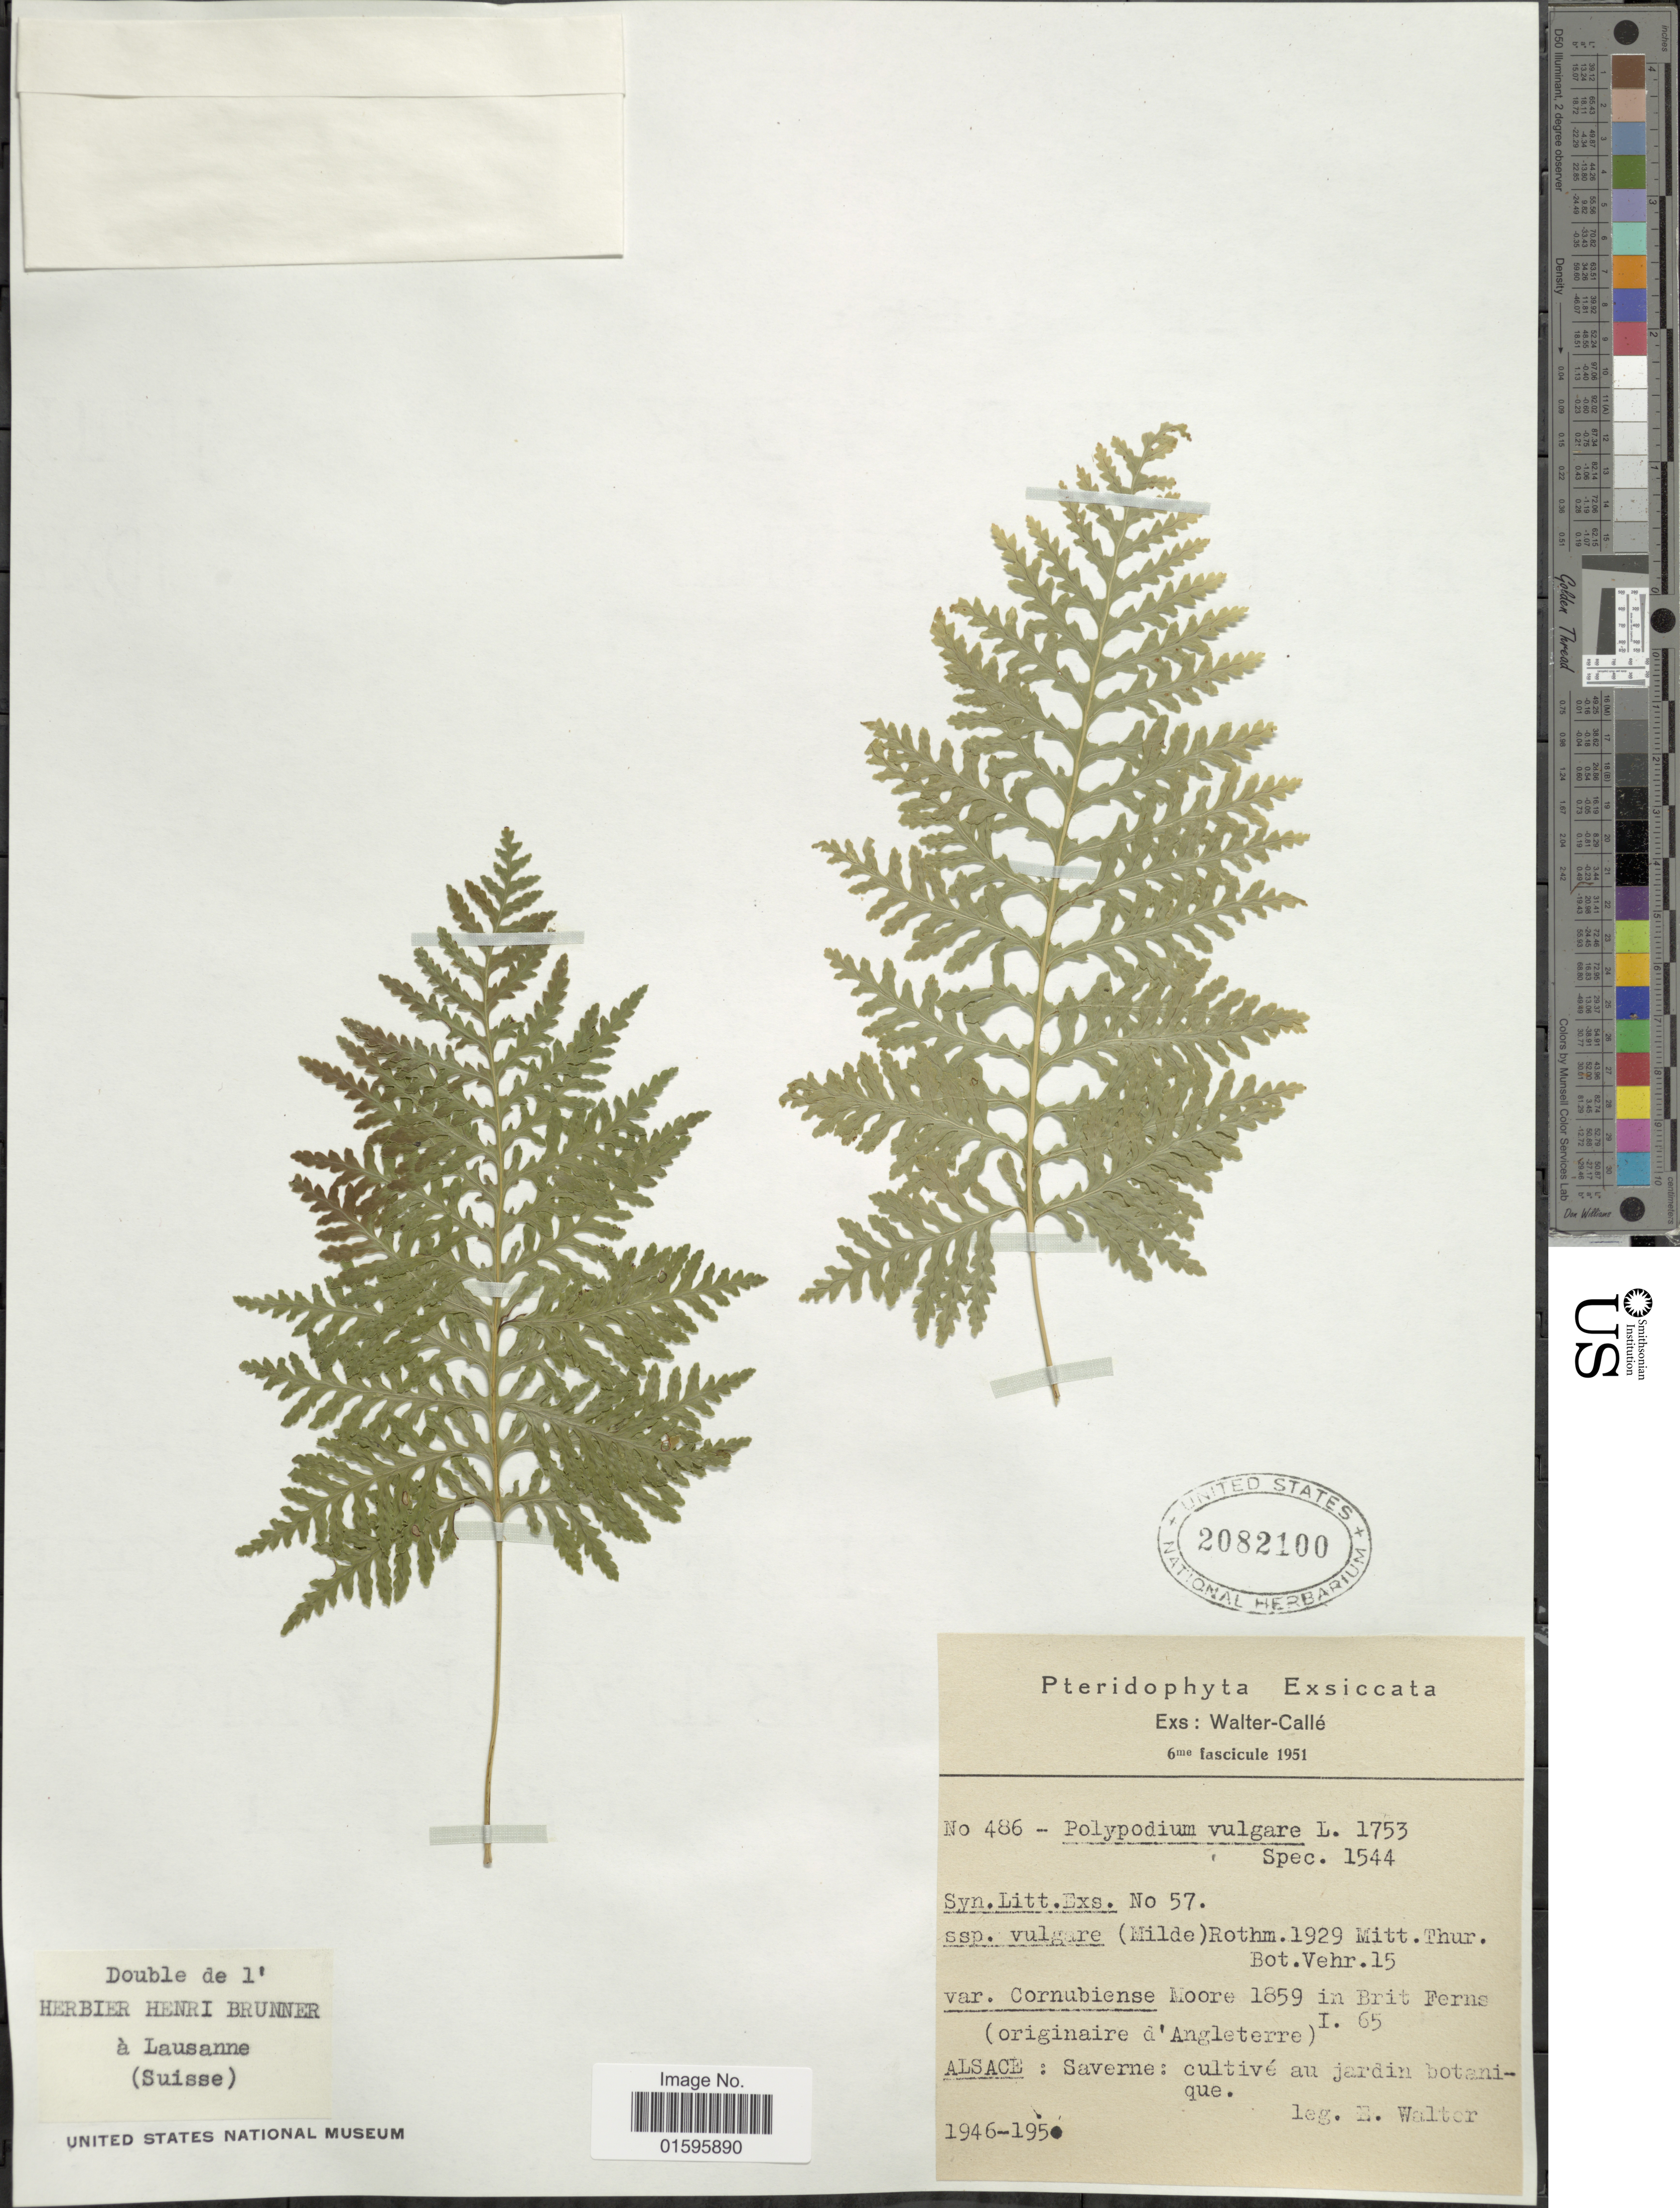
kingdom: Plantae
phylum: Tracheophyta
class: Polypodiopsida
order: Polypodiales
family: Polypodiaceae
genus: Polypodium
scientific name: Polypodium vulgare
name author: L.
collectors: E. Walter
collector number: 486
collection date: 1946/1950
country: France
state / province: Grand Est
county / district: Bas-Rhin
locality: Alsace: Saverne, jardin botanique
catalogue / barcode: US 2082100